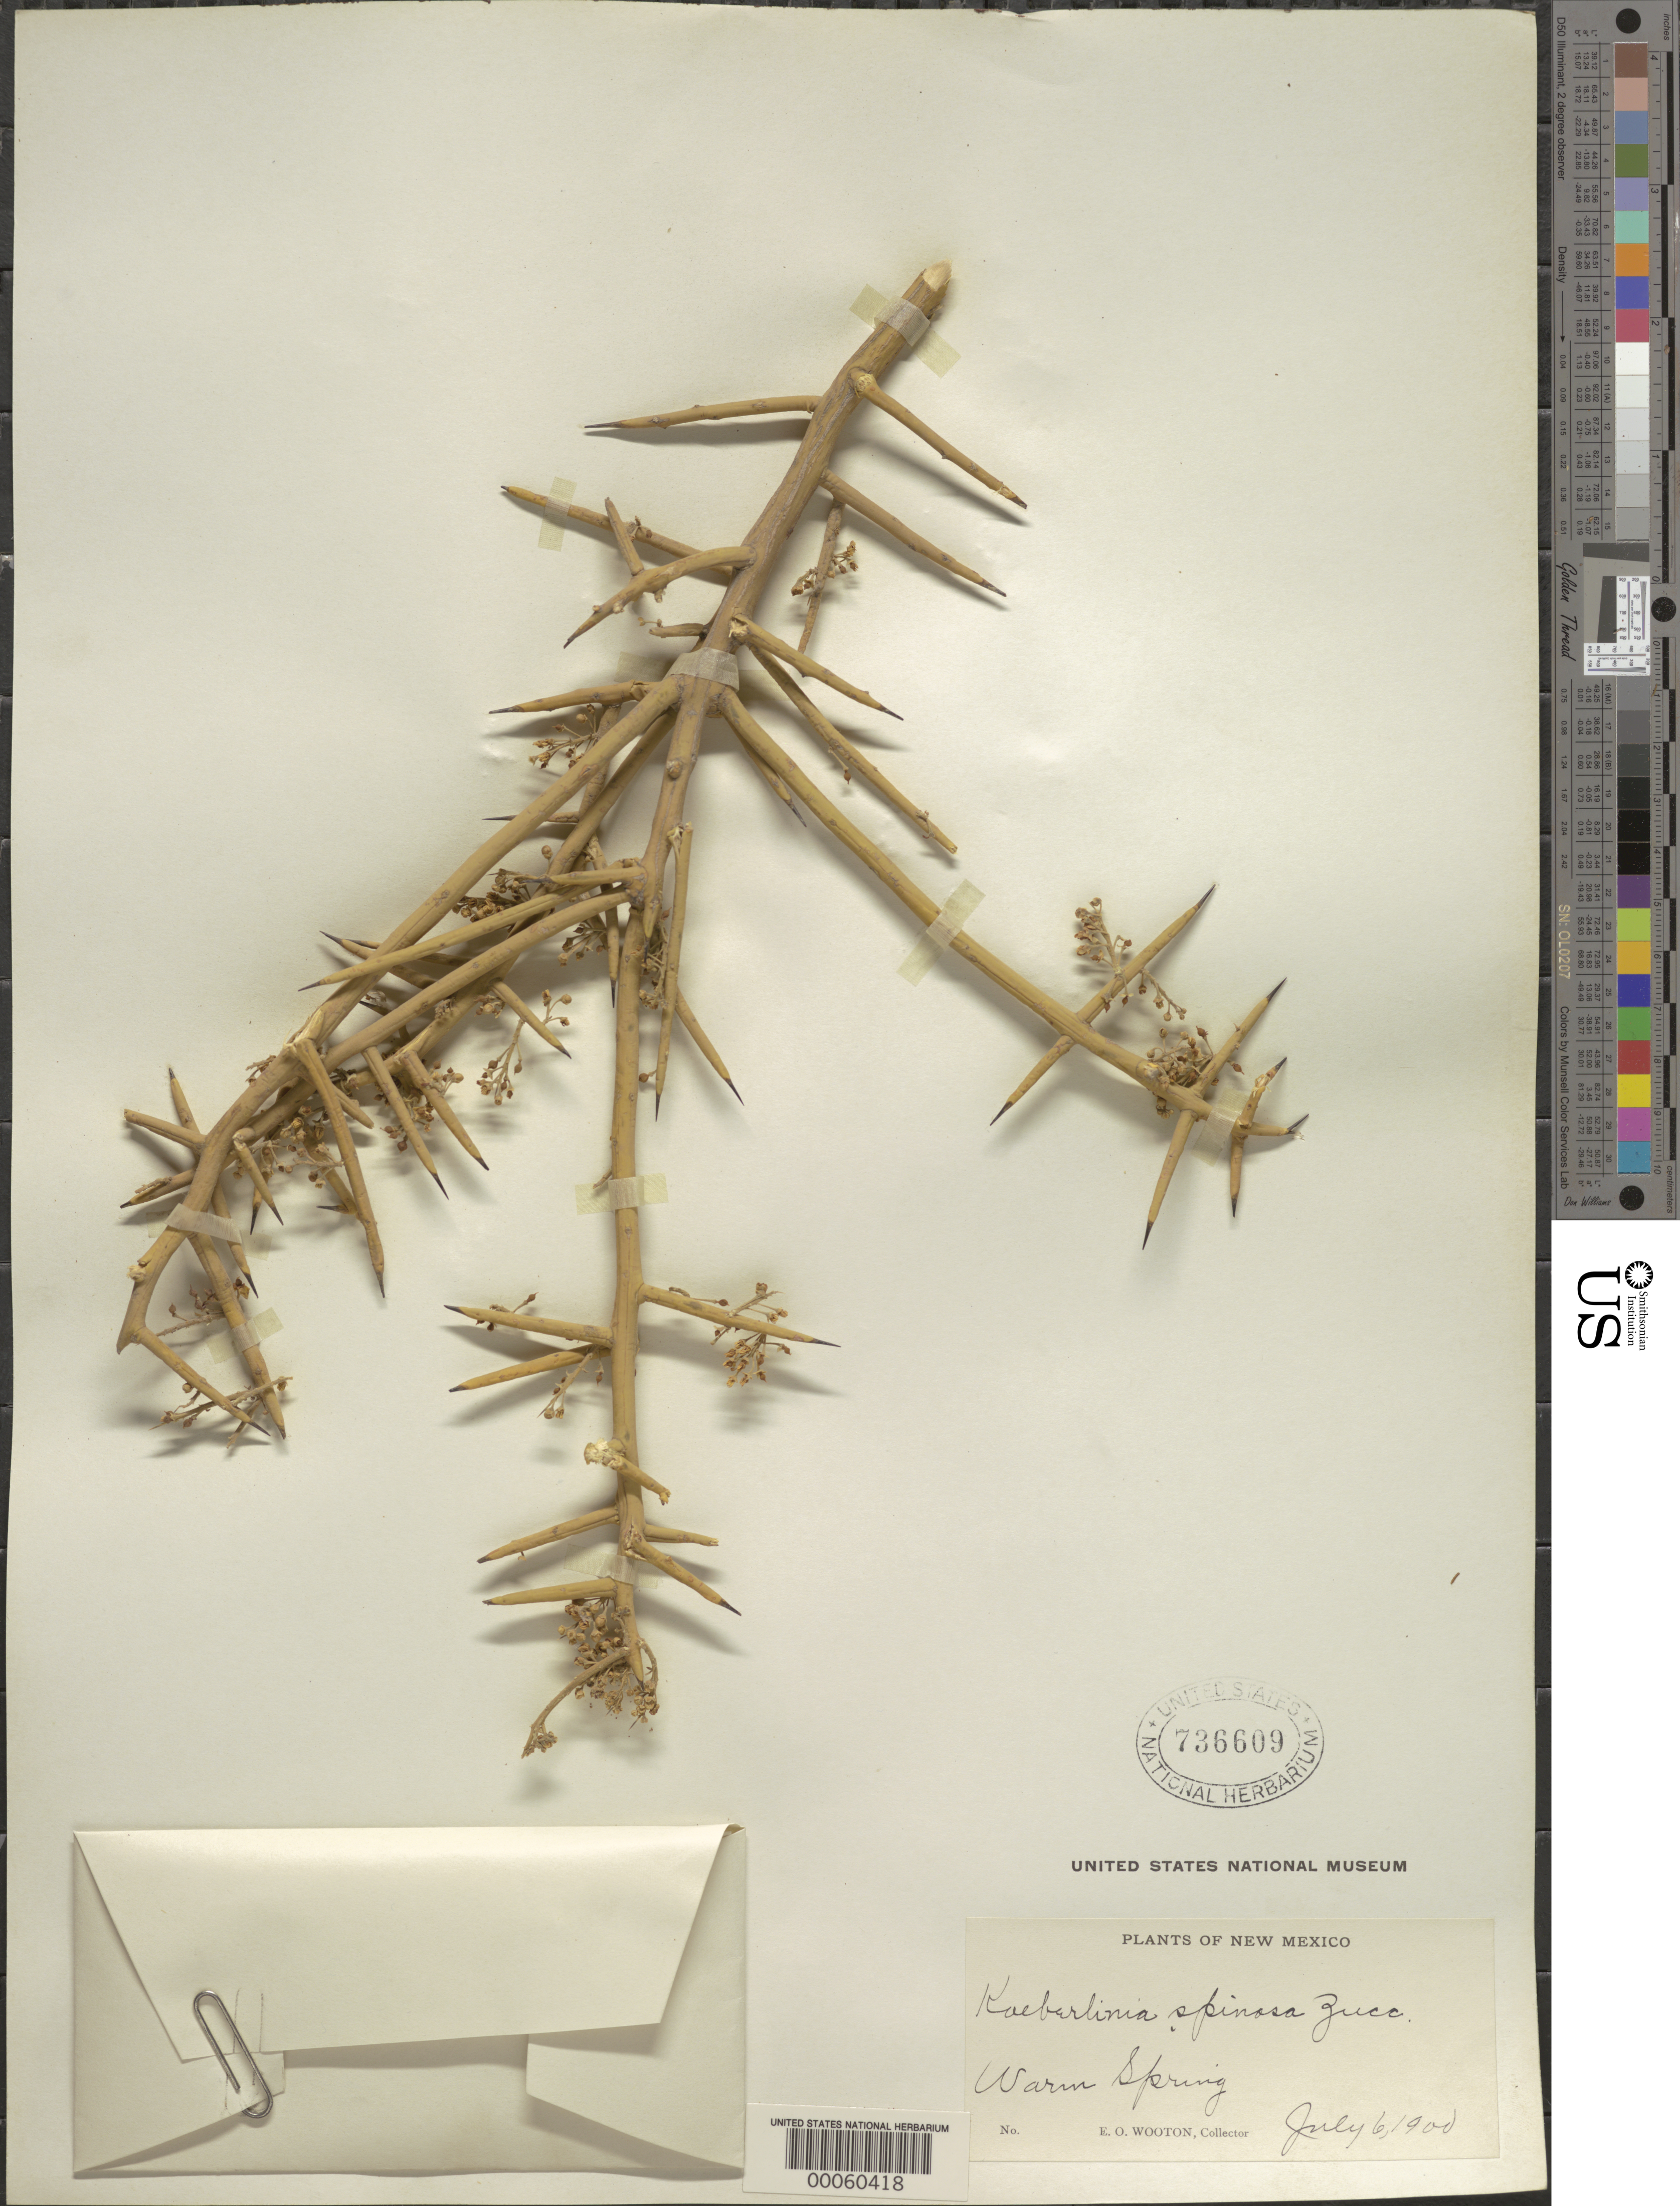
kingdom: Plantae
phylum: Tracheophyta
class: Magnoliopsida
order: Brassicales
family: Koeberliniaceae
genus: Koeberlinia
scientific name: Koeberlinia spinosa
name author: Zucc.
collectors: E. O. Wooton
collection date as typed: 06 Jul 1900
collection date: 1900-07-06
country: United States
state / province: New Mexico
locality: Warm spring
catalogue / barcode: US 736609